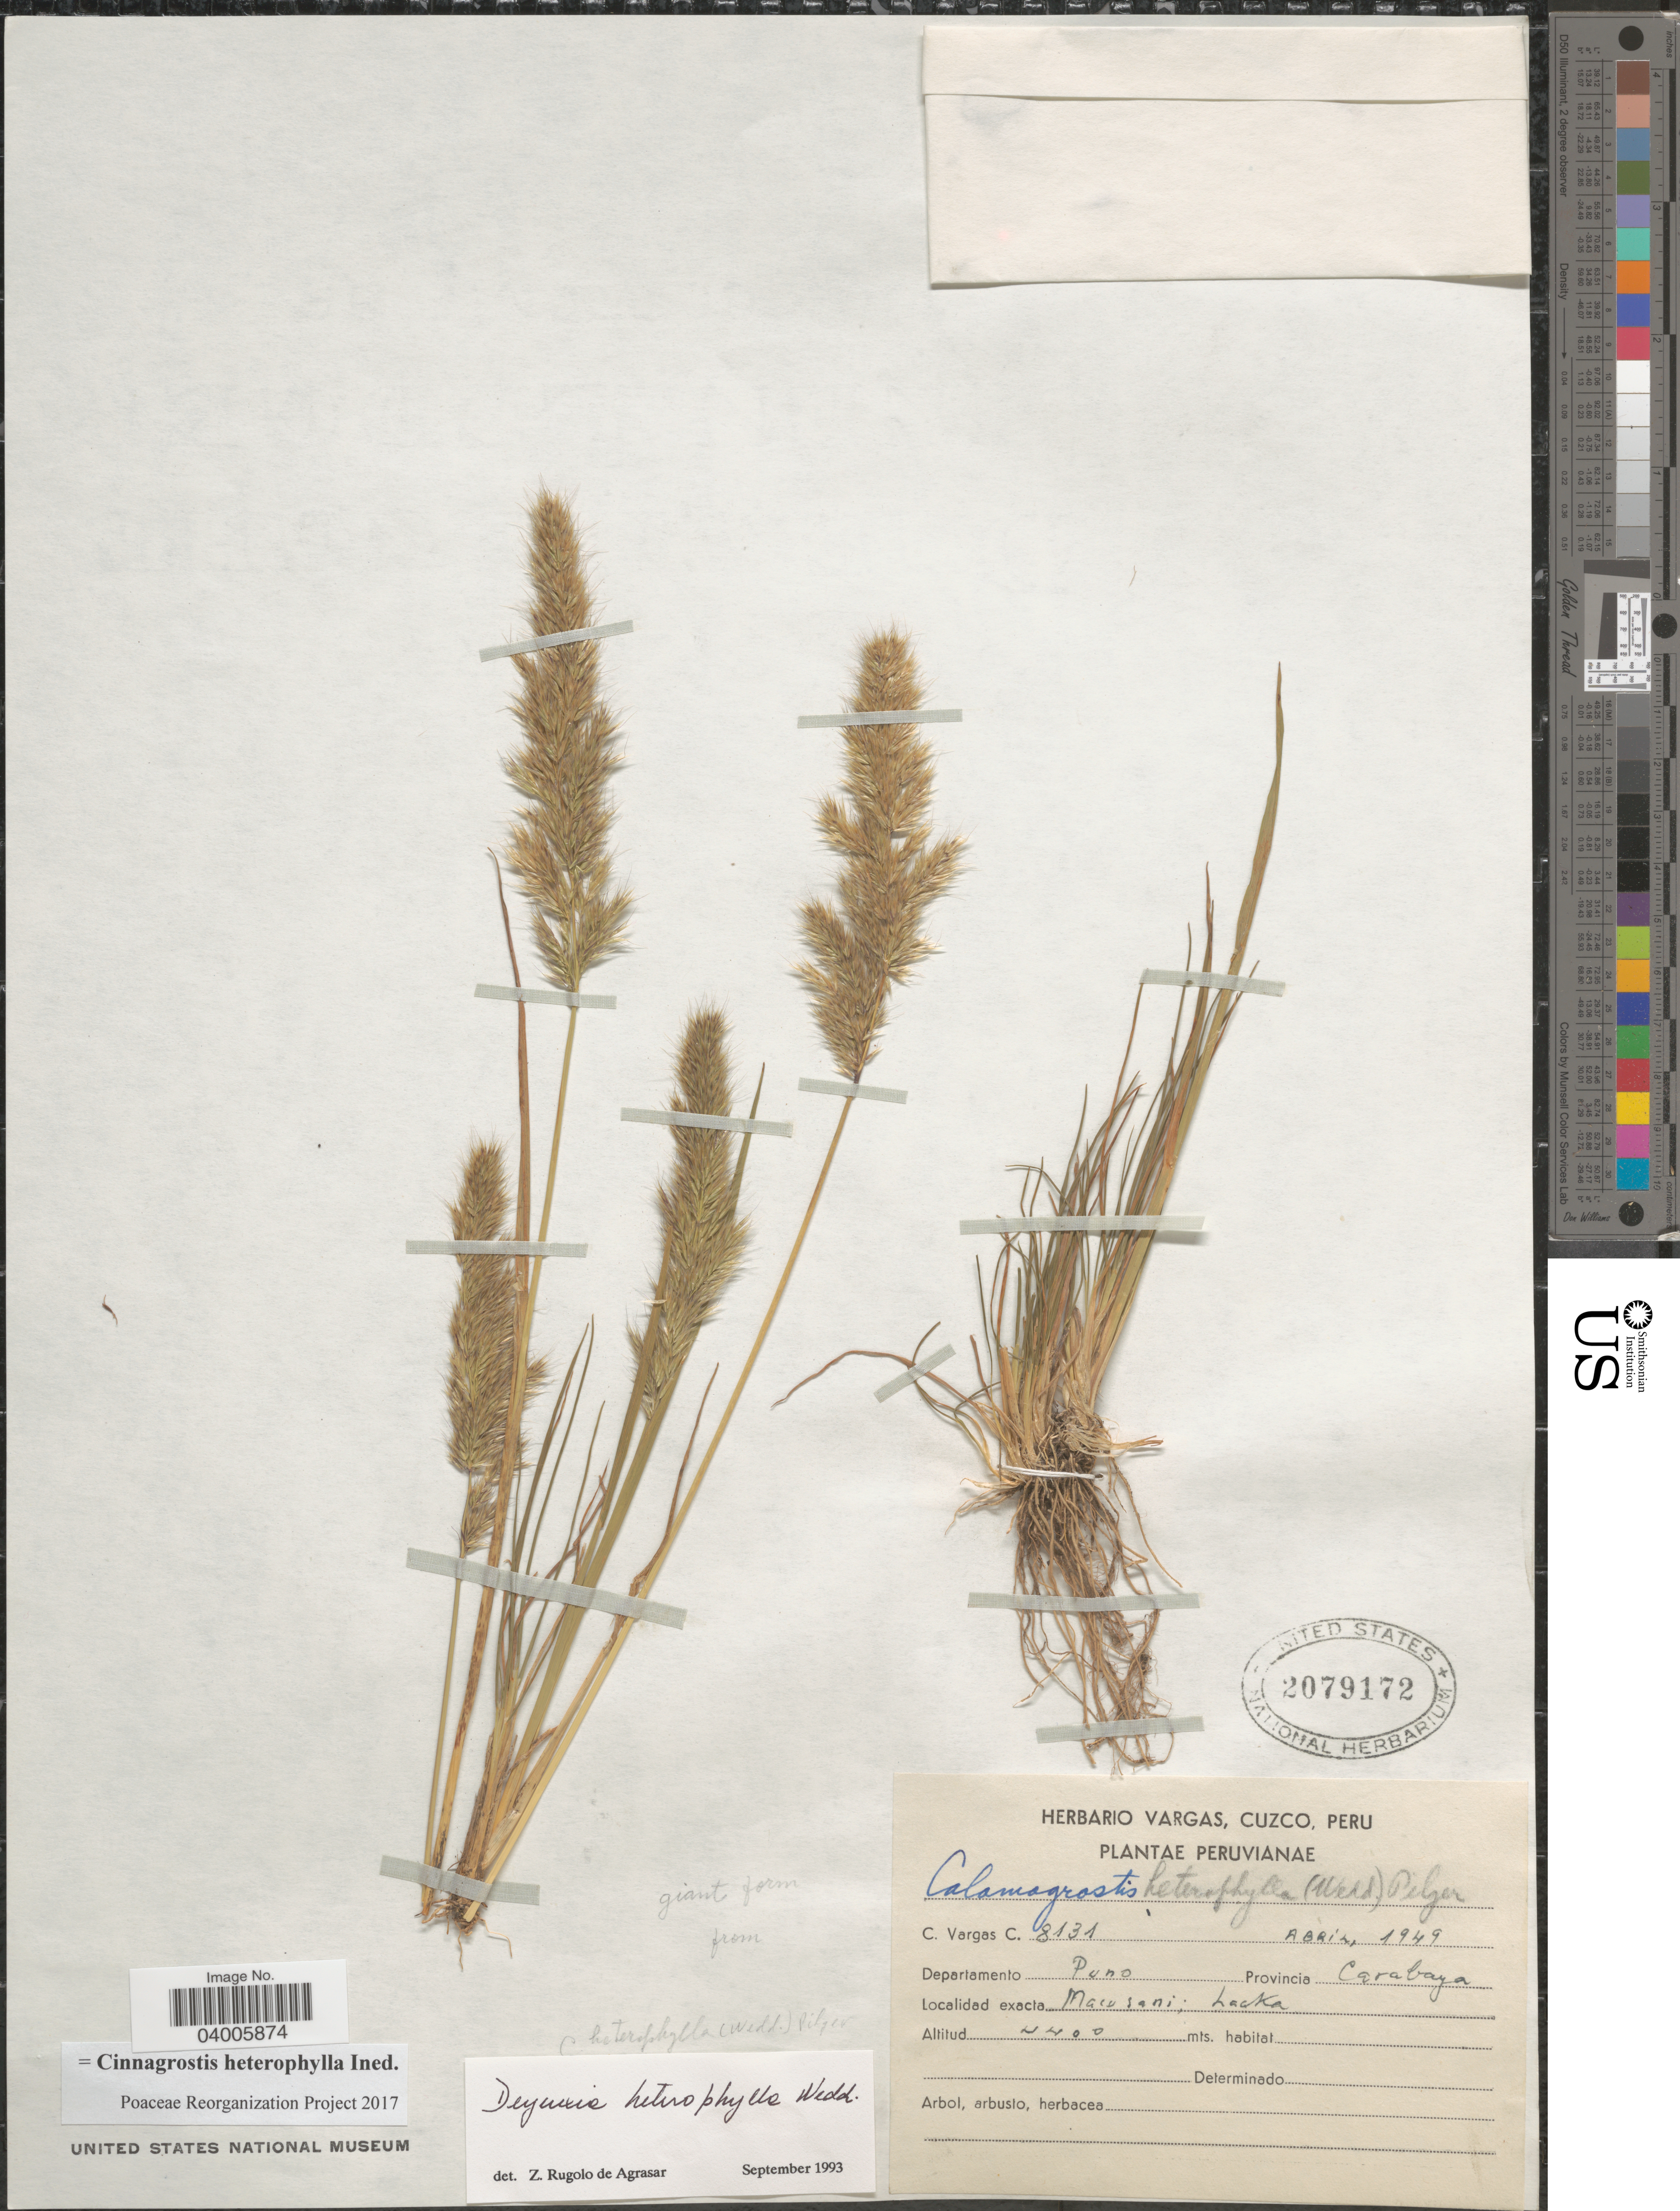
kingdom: Plantae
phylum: Tracheophyta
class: Liliopsida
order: Poales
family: Poaceae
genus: Cinnagrostis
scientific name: Cinnagrostis heterophylla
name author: (Wedd.) P.M. Peterson et al.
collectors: C. Vargas Calderón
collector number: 8131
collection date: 1949-04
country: Peru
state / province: Puno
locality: Macusani; Lacka, Provincia Carabaya, Departamento Puno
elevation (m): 4400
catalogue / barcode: US 2079172